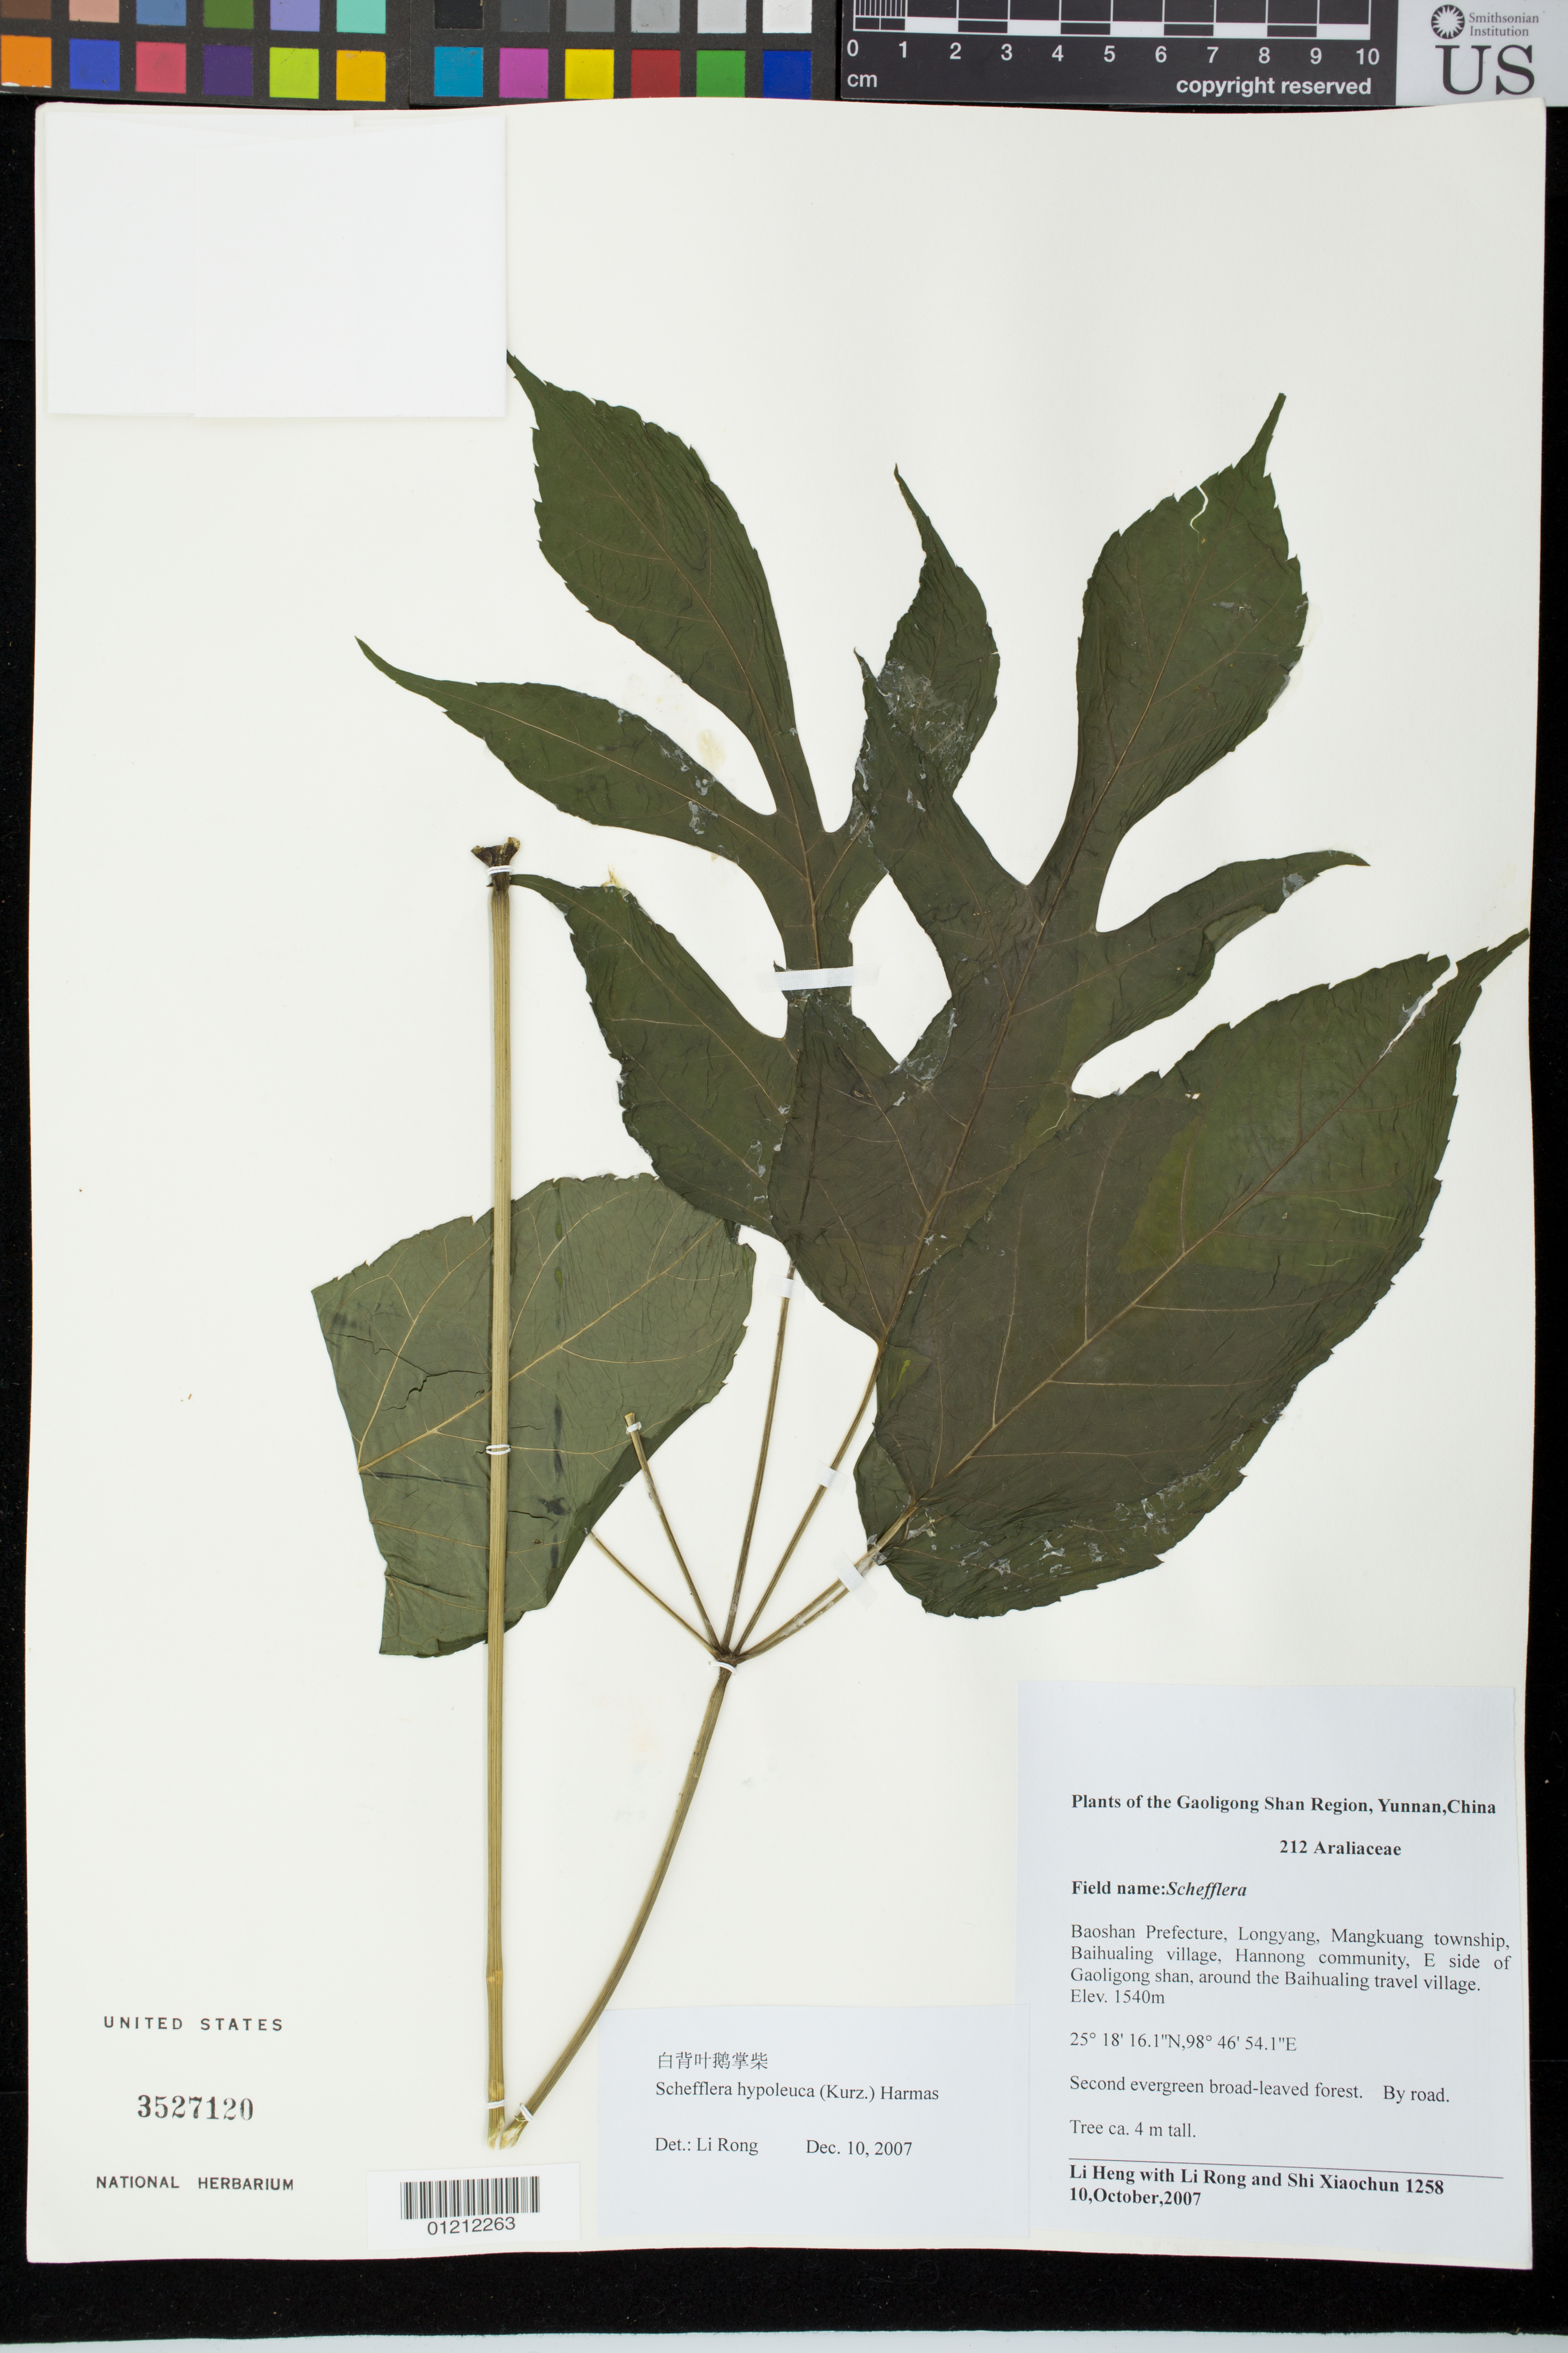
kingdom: Plantae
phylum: Tracheophyta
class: Magnoliopsida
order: Apiales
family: Araliaceae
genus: Schefflera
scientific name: Schefflera hypoleuca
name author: (Kurz) Harms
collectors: L. Heng, R. Li & X. C. Shi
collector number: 1258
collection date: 2007-10-10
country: China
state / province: Yunnan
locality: Gaoligong Shan Region, Baoshan Prefecture, Longyang, Mangkuang township, Hannong community, E side of Gaoligong shan, around the Baihualing travel village.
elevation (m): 1540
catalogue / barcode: US 3527120